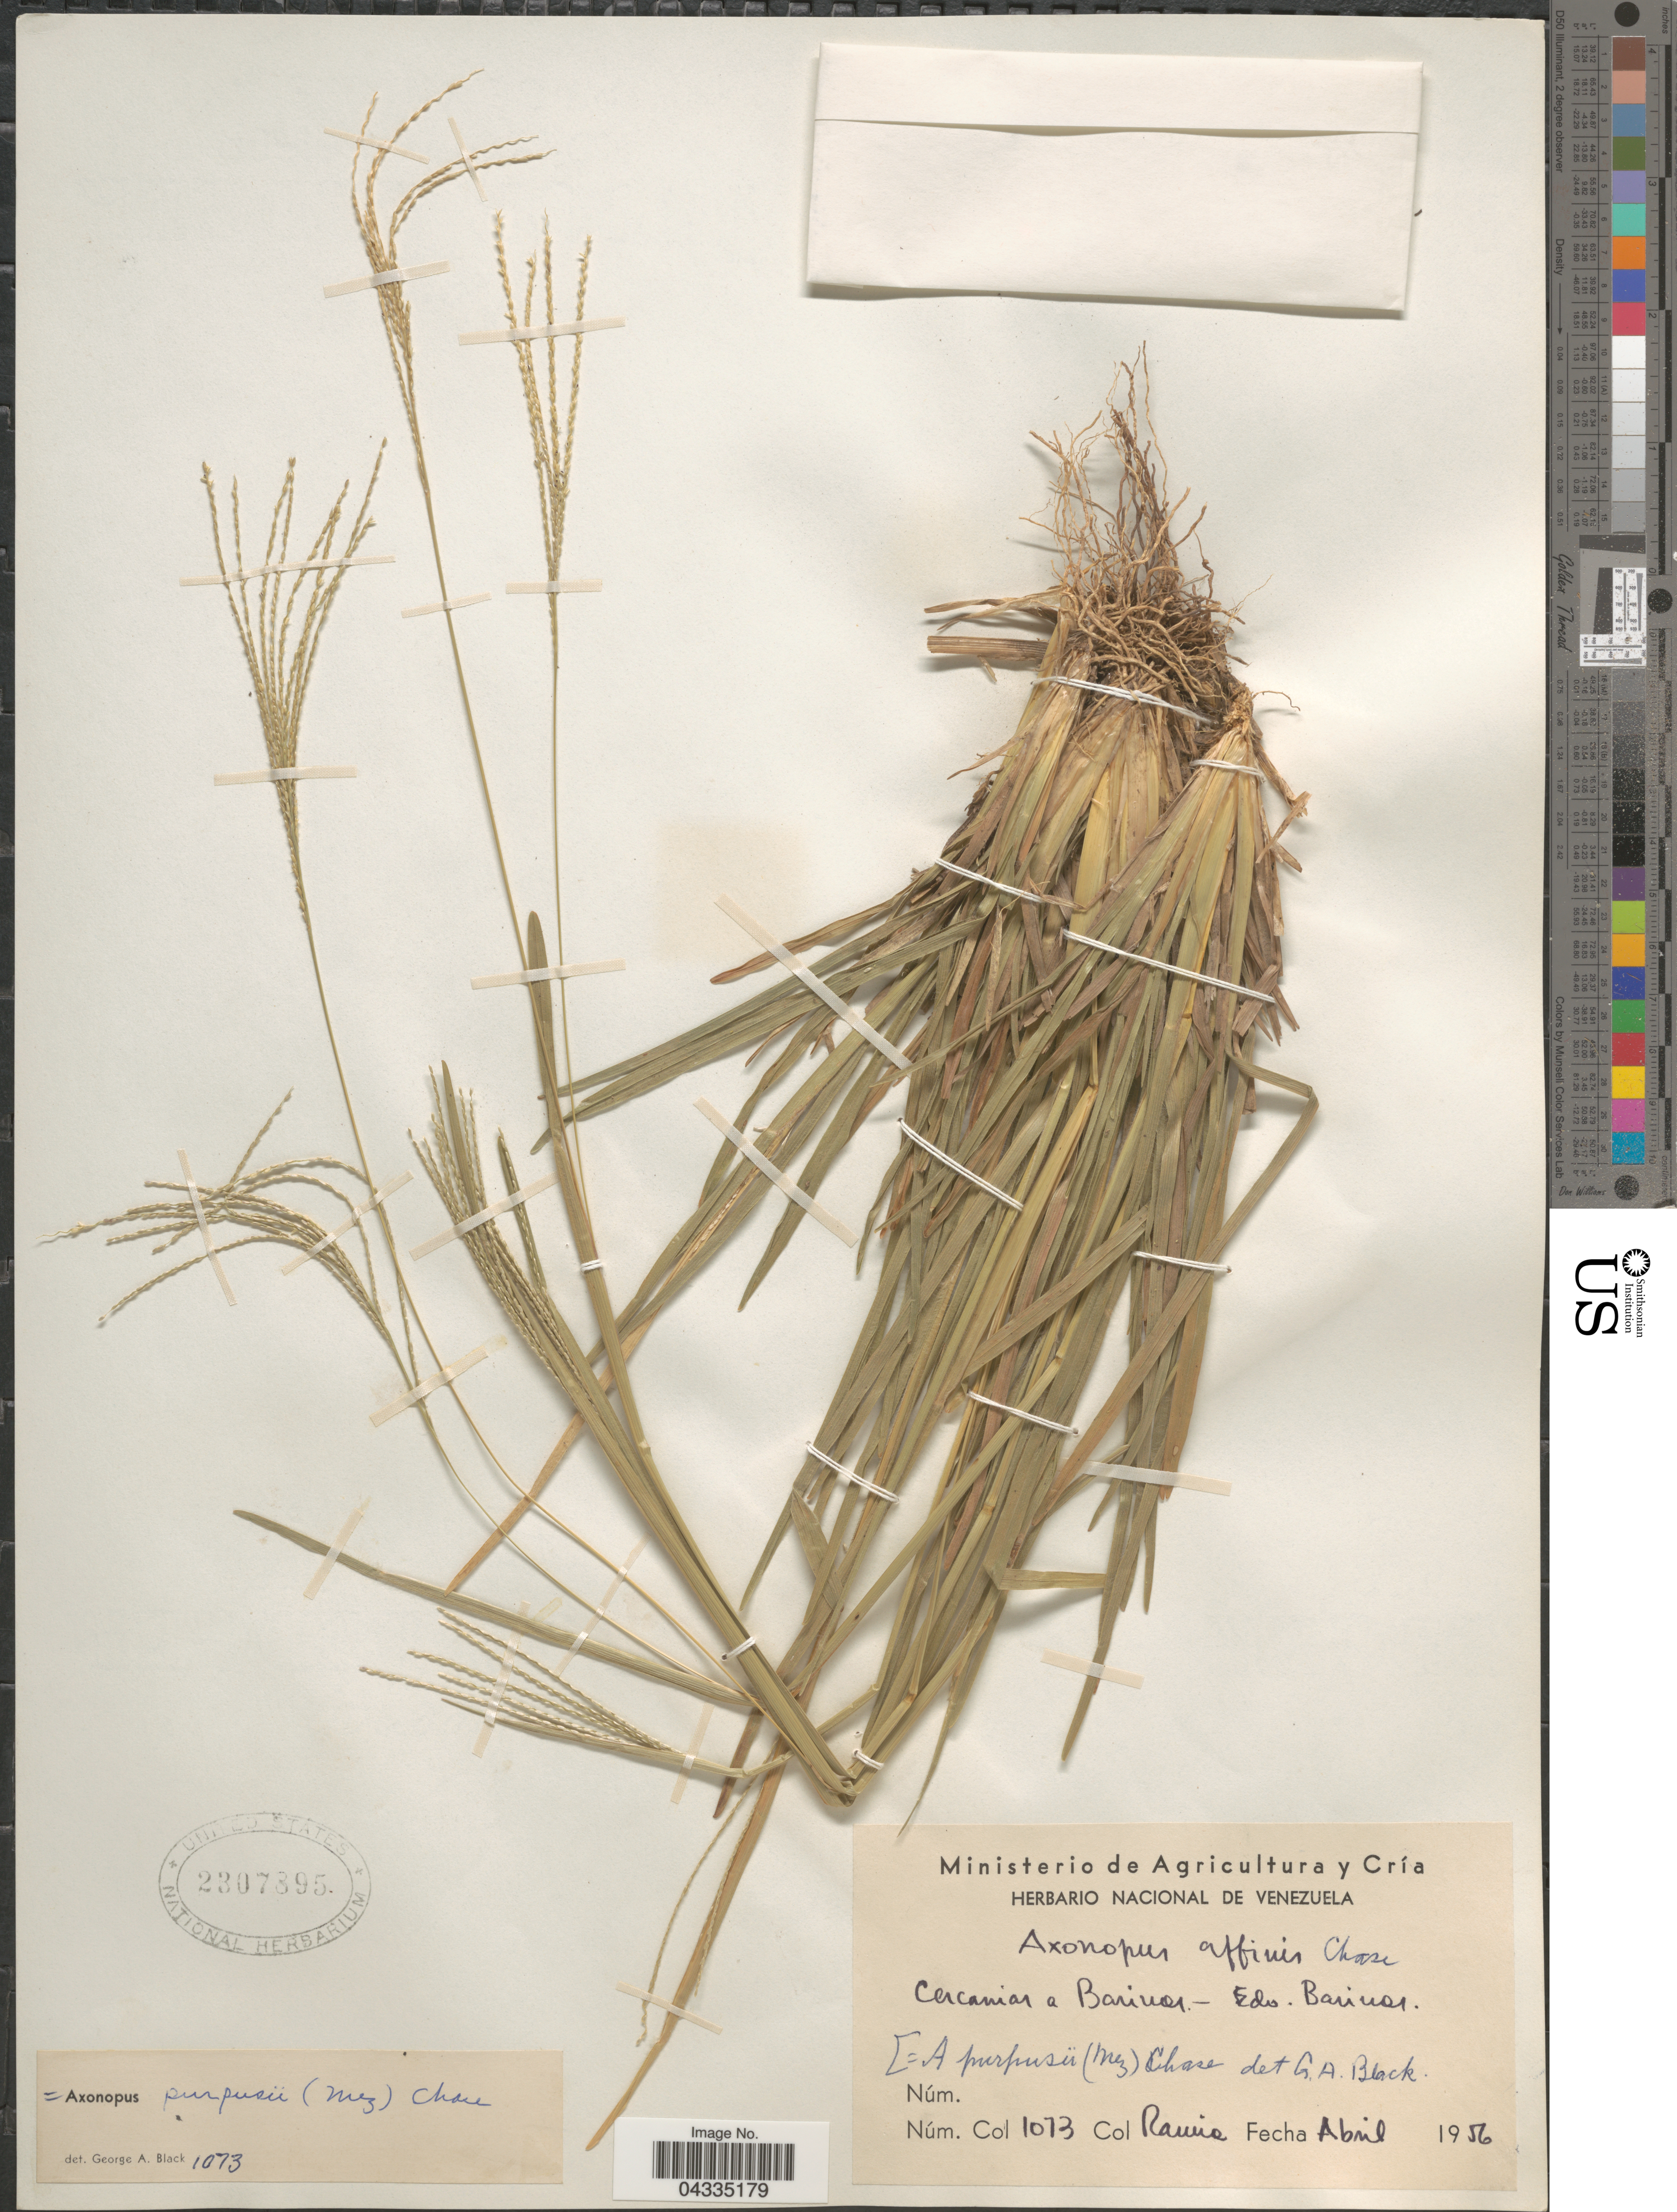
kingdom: Plantae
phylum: Tracheophyta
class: Liliopsida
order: Poales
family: Poaceae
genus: Axonopus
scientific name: Axonopus purpusii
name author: (Mez) Chase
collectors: -- Ramia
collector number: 1073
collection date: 1956-04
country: Venezuela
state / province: Barinas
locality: Cercanias a Barinas.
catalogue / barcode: US 2307895